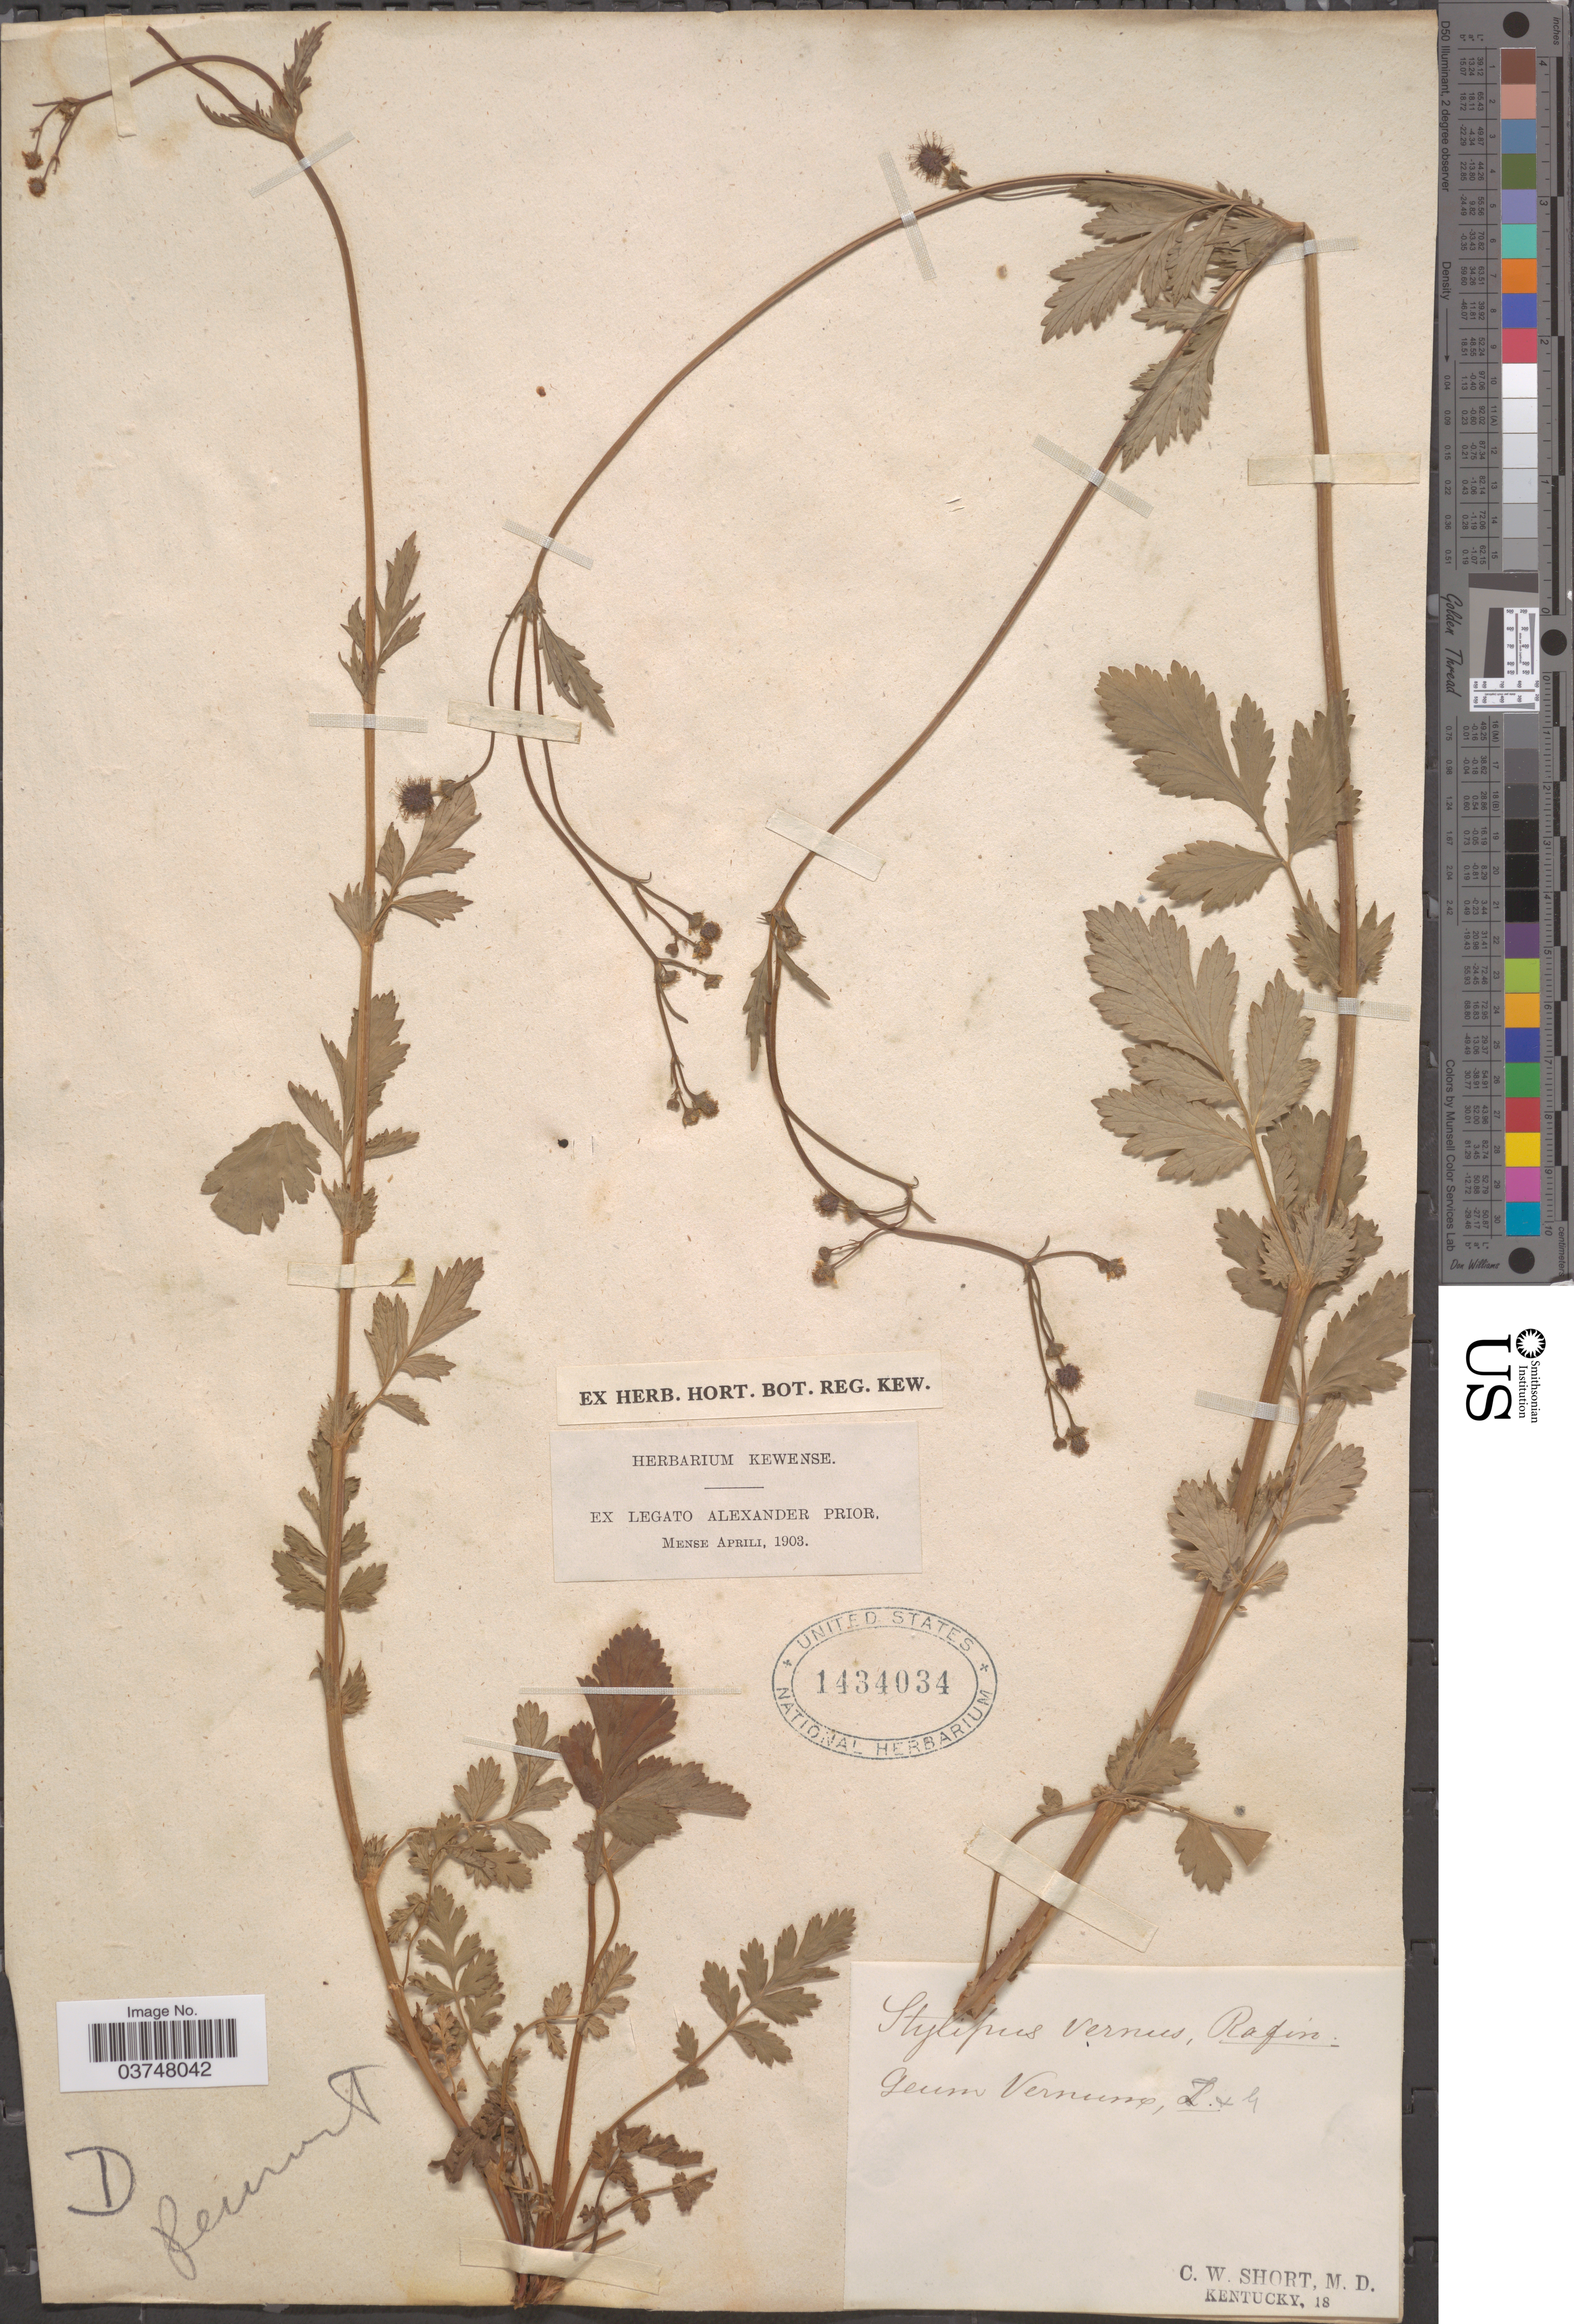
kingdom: Plantae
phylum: Tracheophyta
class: Magnoliopsida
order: Rosales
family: Rosaceae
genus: Geum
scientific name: Geum vernum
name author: (Raf.) Torr. & A. Gray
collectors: C. W. Short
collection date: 1903-04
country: United States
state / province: Kentucky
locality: Ex Legato Alexander Prior. [unsure placement]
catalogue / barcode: US 1434034